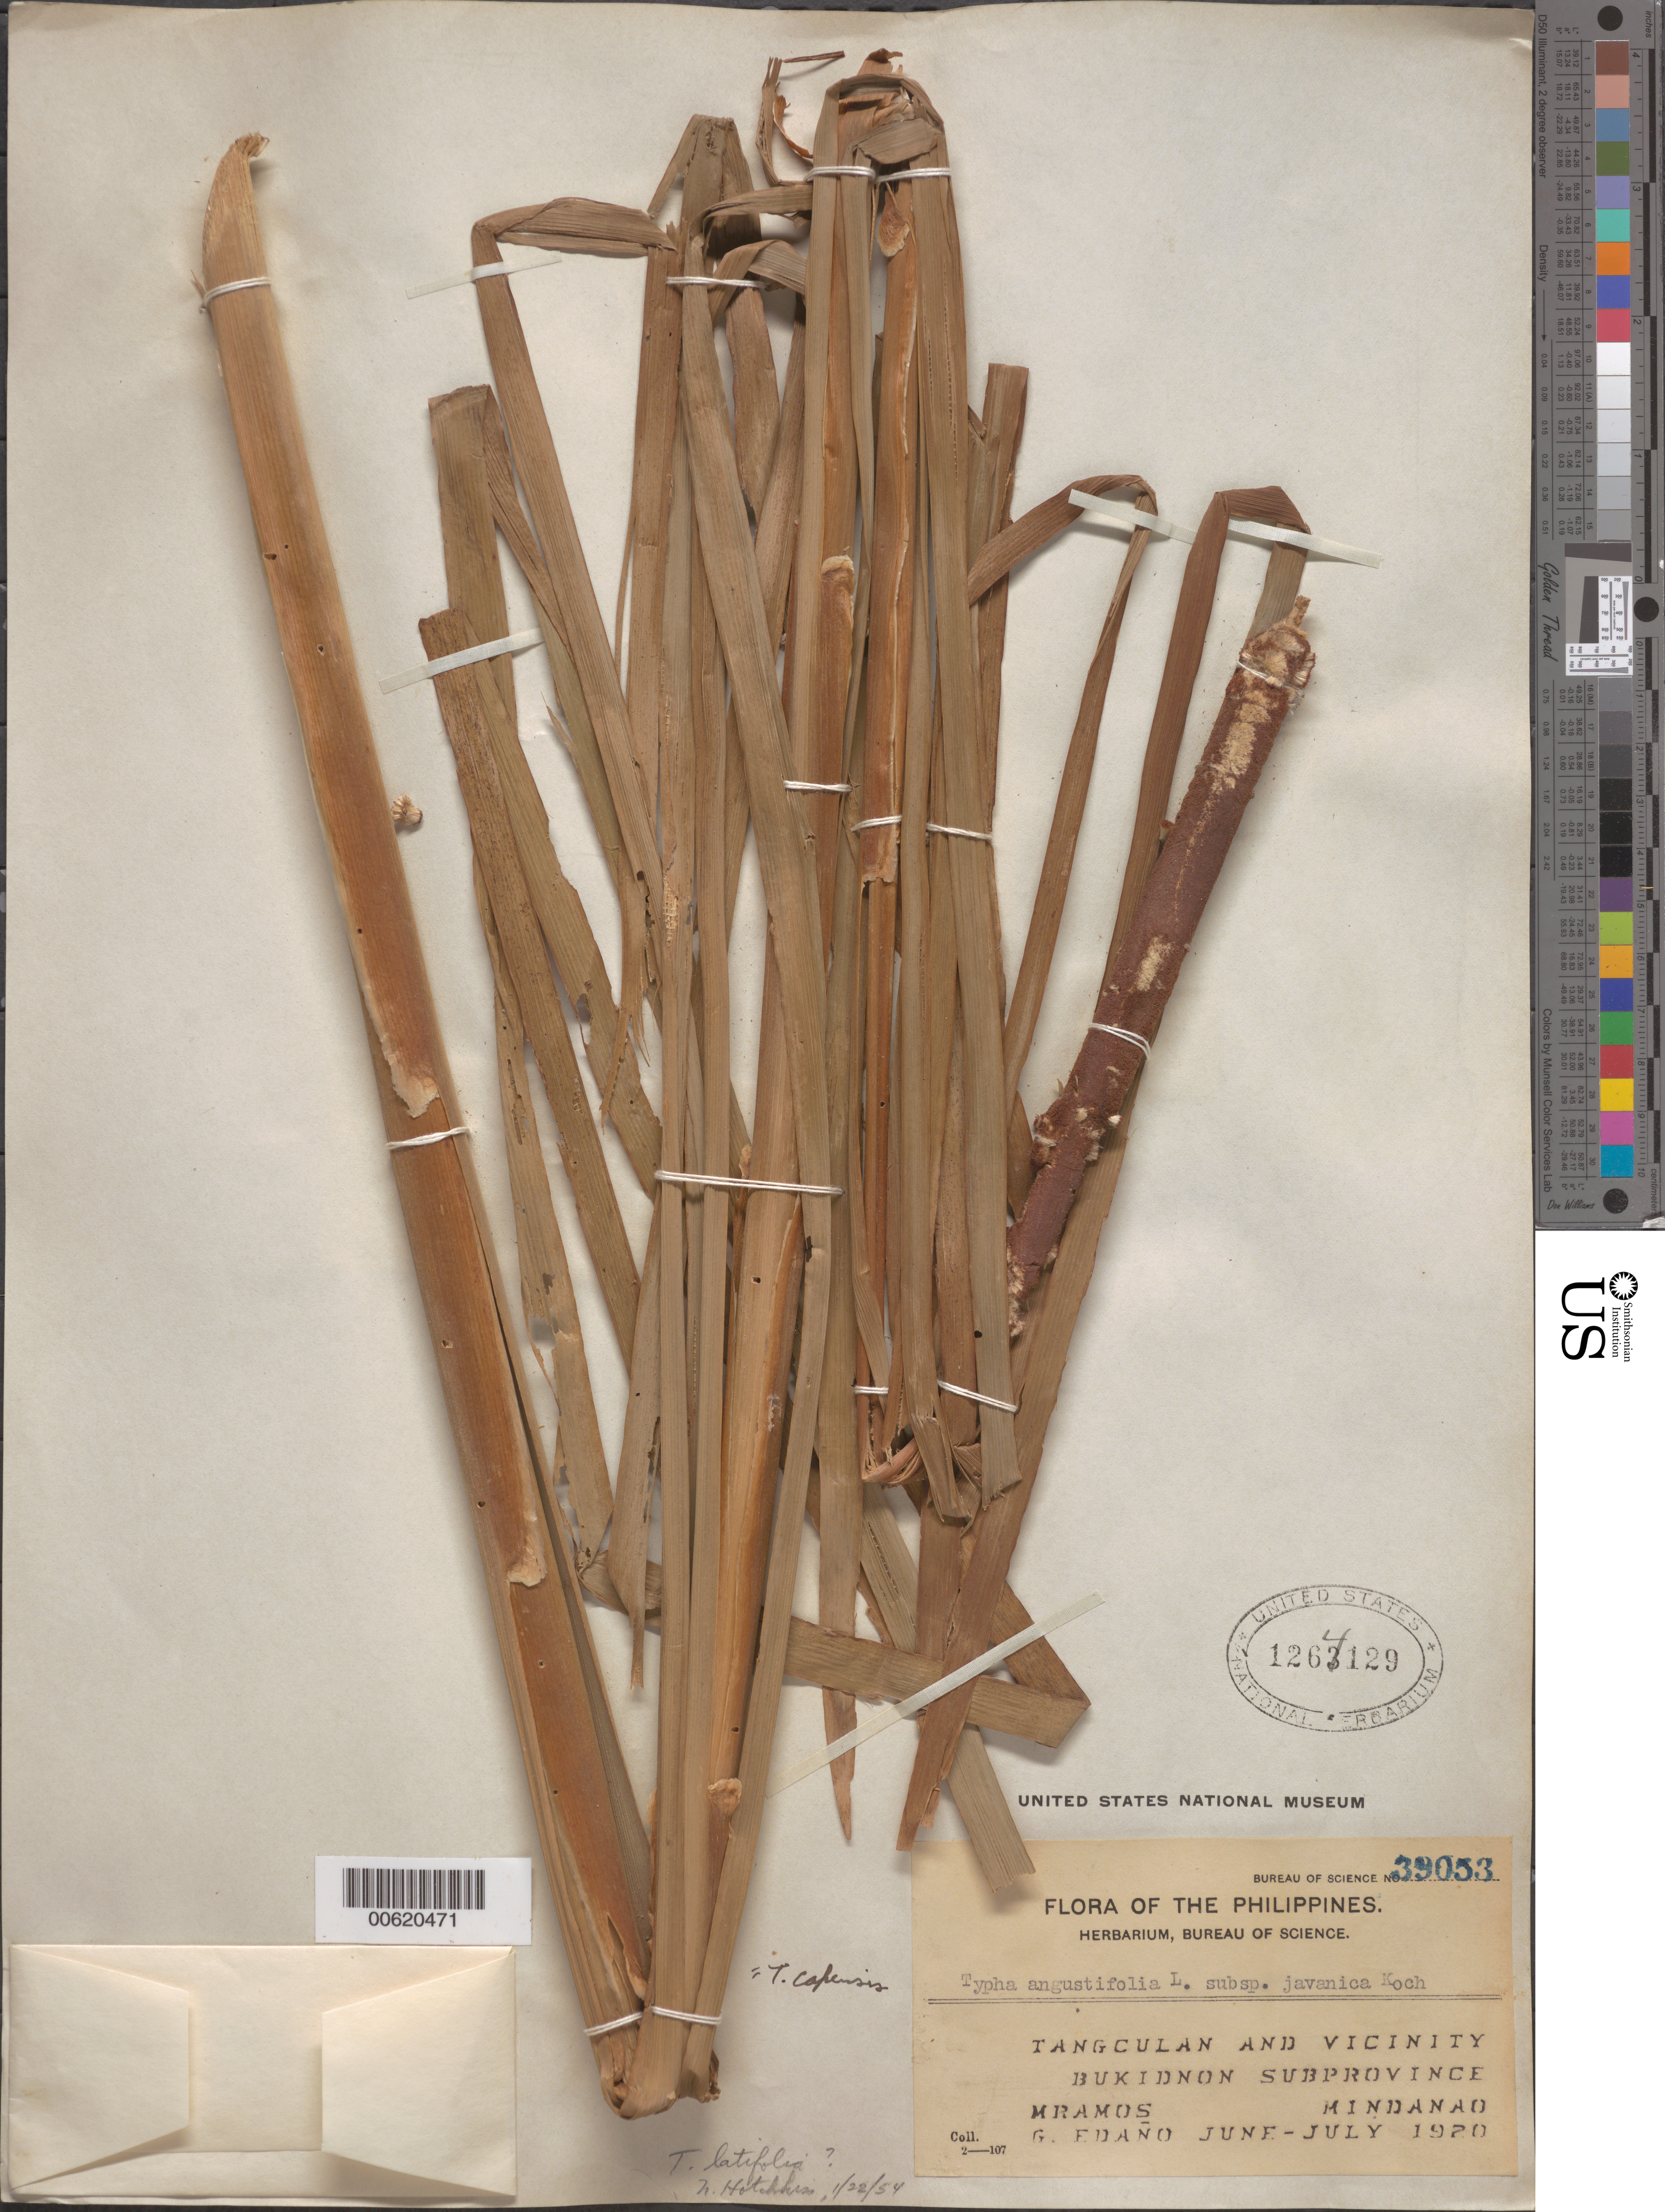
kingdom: Plantae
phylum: Tracheophyta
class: Liliopsida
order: Poales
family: Typhaceae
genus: Typha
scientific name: Typha latifolia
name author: L.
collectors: G. E. Edaño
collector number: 39053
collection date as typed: Jun 1920 to -- Jul 1920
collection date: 1920-06/1920-07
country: Philippines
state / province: Northern Mindanao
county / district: Bukidnon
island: Mindanao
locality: Bukidno, Mramos, Mindanao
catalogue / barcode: US 1264129